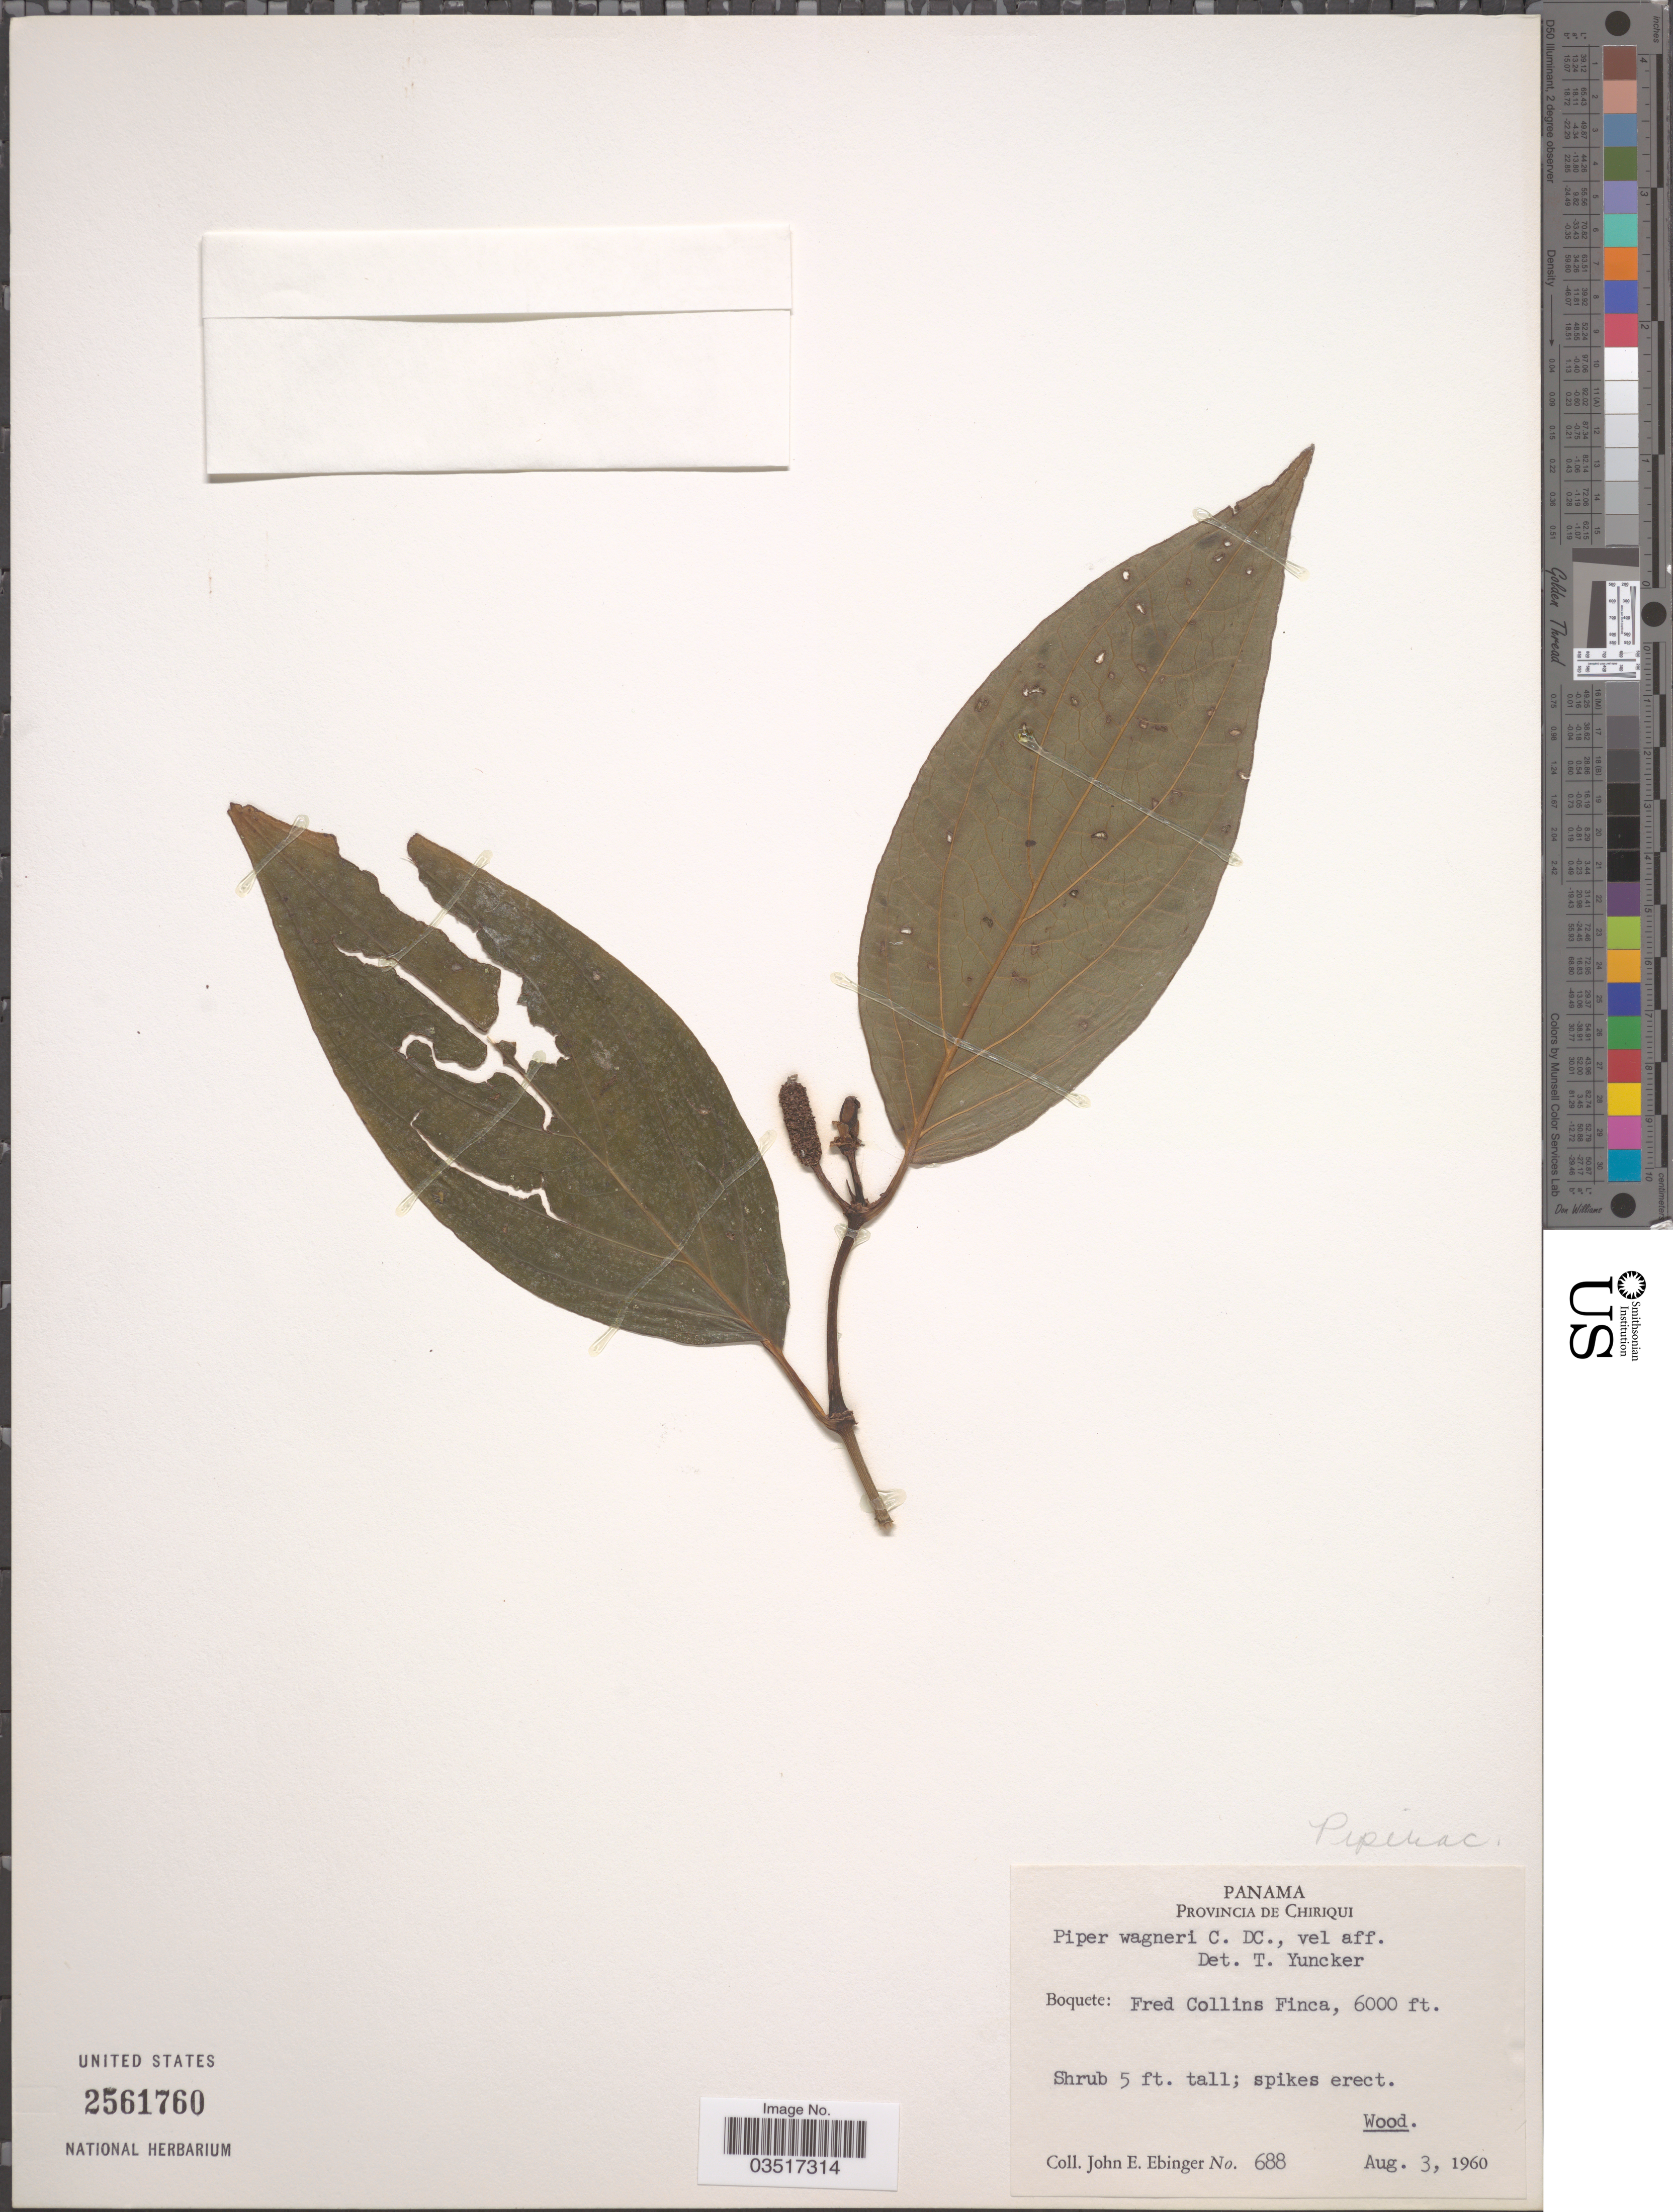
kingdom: Plantae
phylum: Tracheophyta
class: Magnoliopsida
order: Piperales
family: Piperaceae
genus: Piper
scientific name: Piper wagneri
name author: C. DC.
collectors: J. Ebinger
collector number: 688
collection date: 1960-08-03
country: Panama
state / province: Chiriqui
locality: Boquete: Fred Collins Finca.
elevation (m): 1829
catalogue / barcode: US 2561760